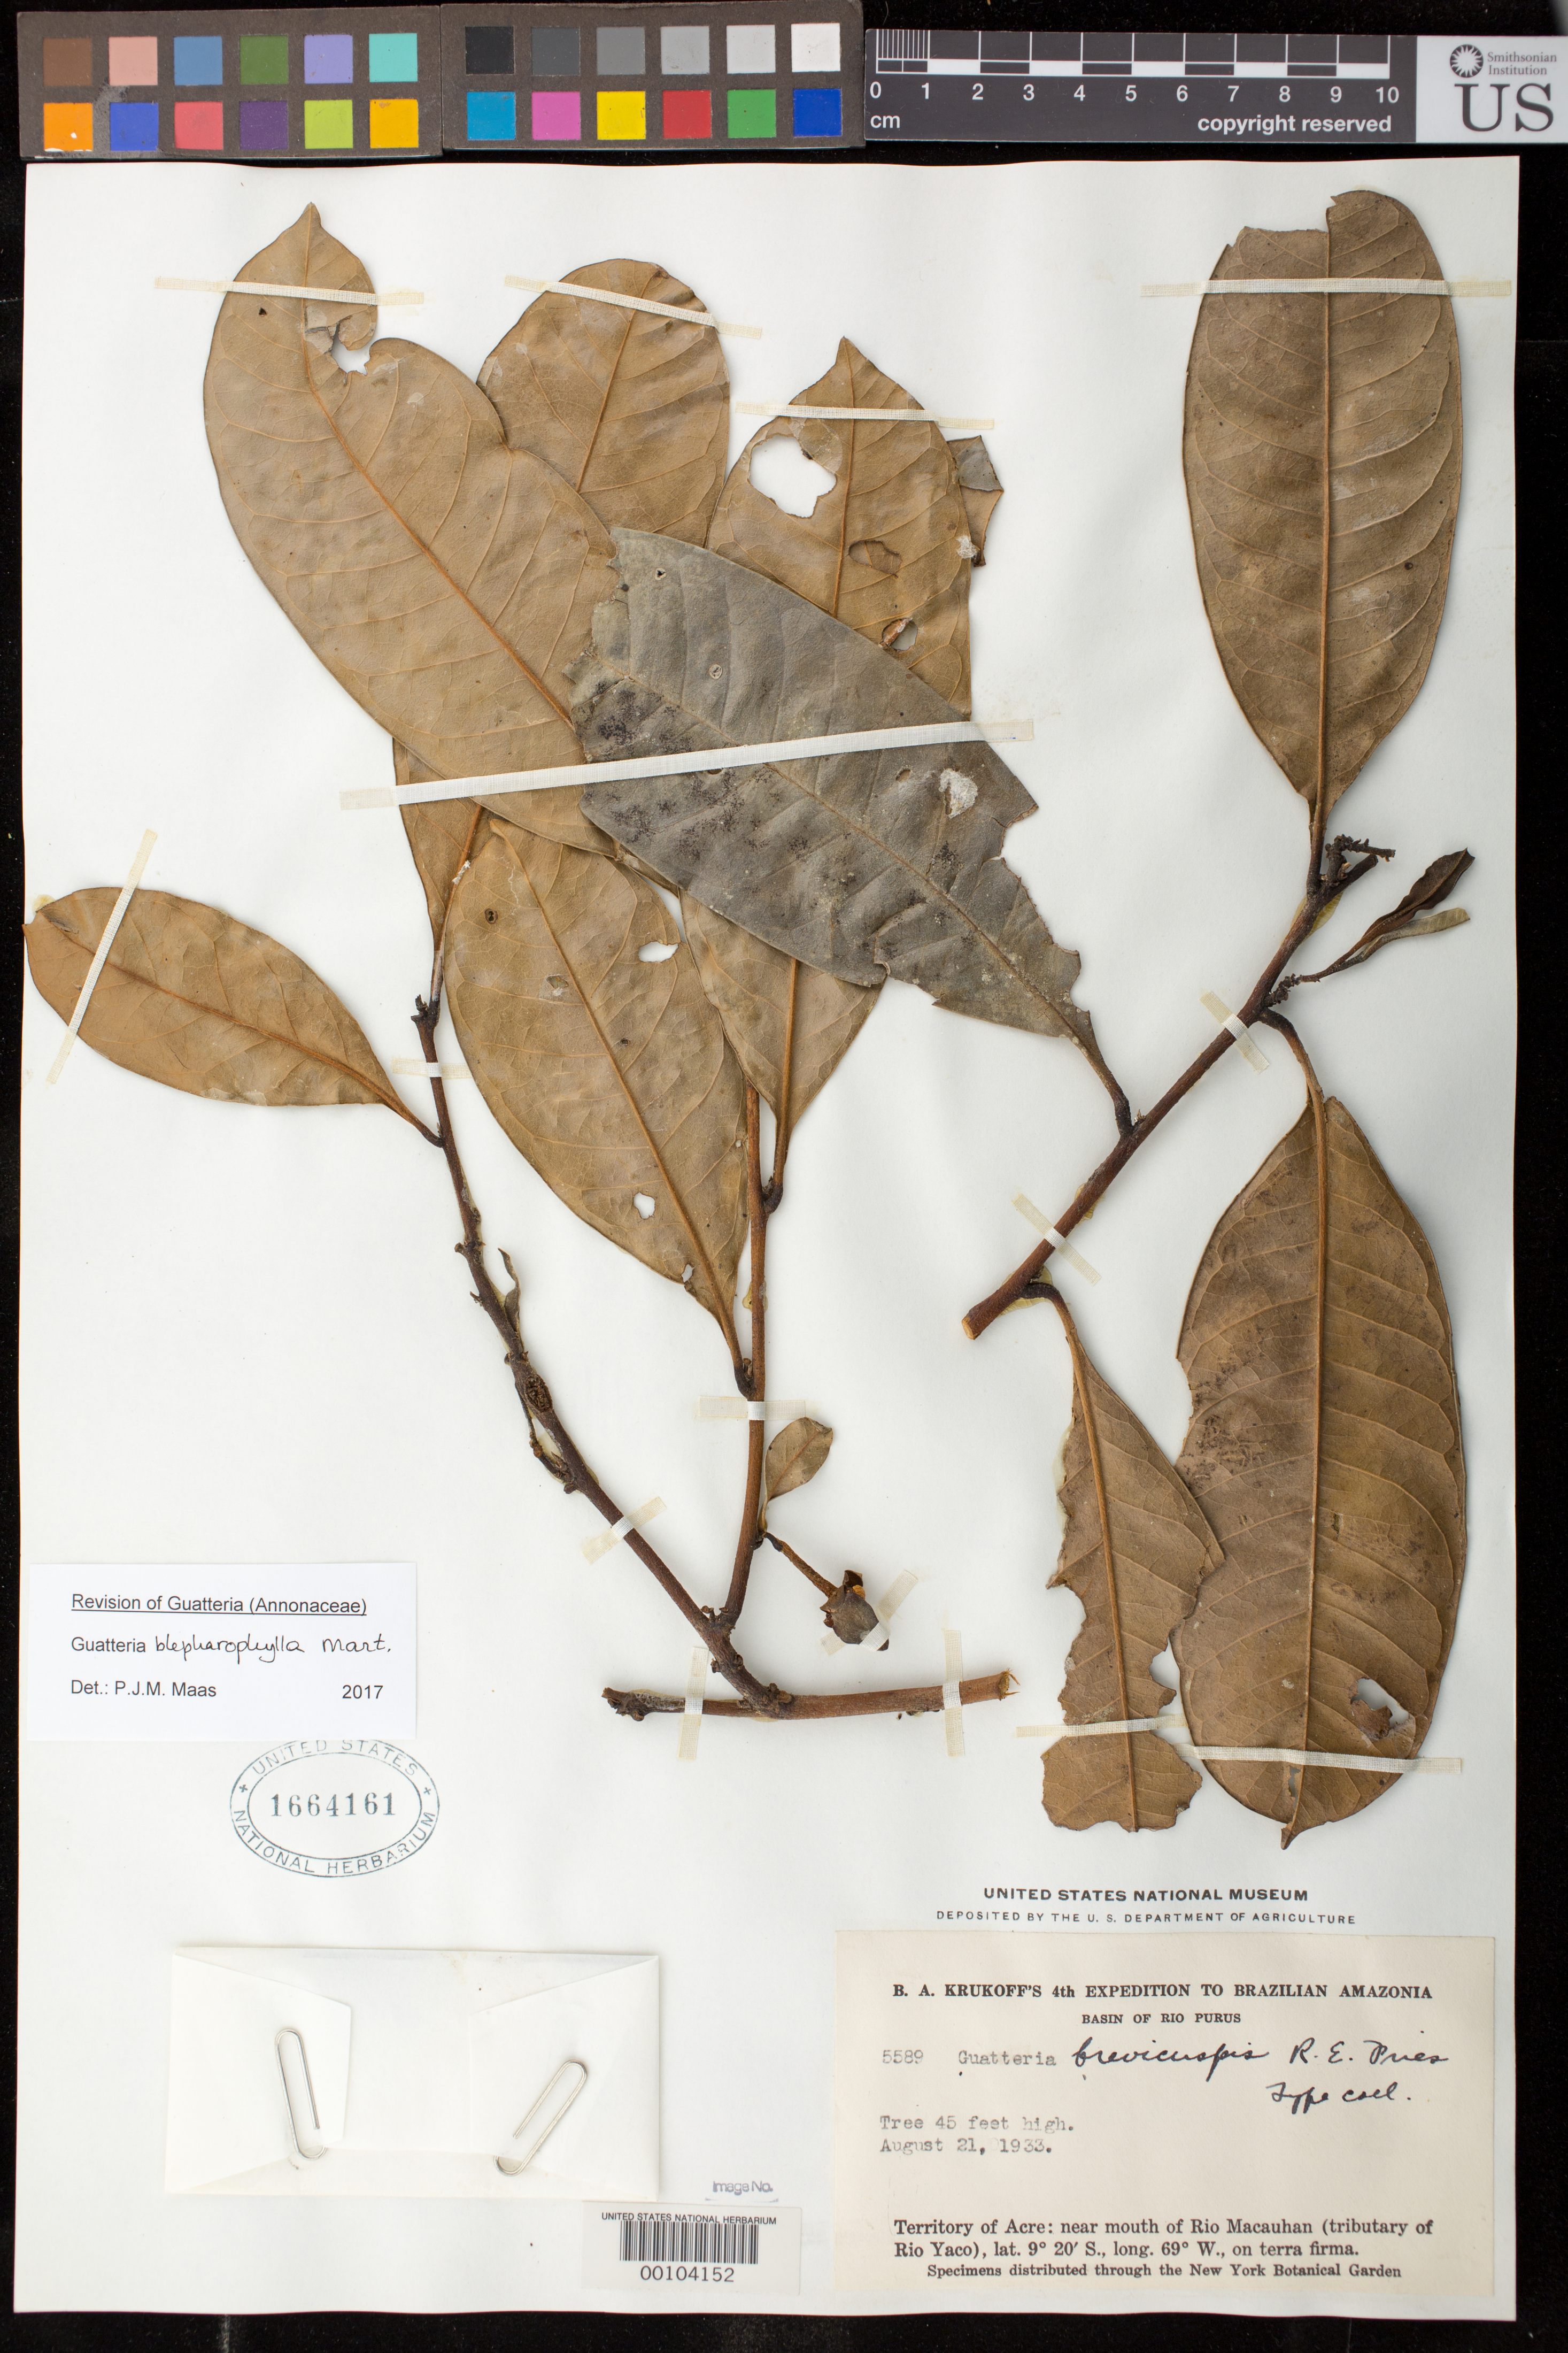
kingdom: Plantae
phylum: Tracheophyta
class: Magnoliopsida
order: Magnoliales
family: Annonaceae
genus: Guatteria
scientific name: Guatteria brevicuspis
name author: R.E. Fr.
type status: Isotype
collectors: B. A. Krukoff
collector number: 5589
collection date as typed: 21 Aug 1933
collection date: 1933-08-21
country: Brazil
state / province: Acre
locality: Near mouth of Rio Macauhan, tributary of Rio Yaco, basin of Rio Purus.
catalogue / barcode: US 1664161